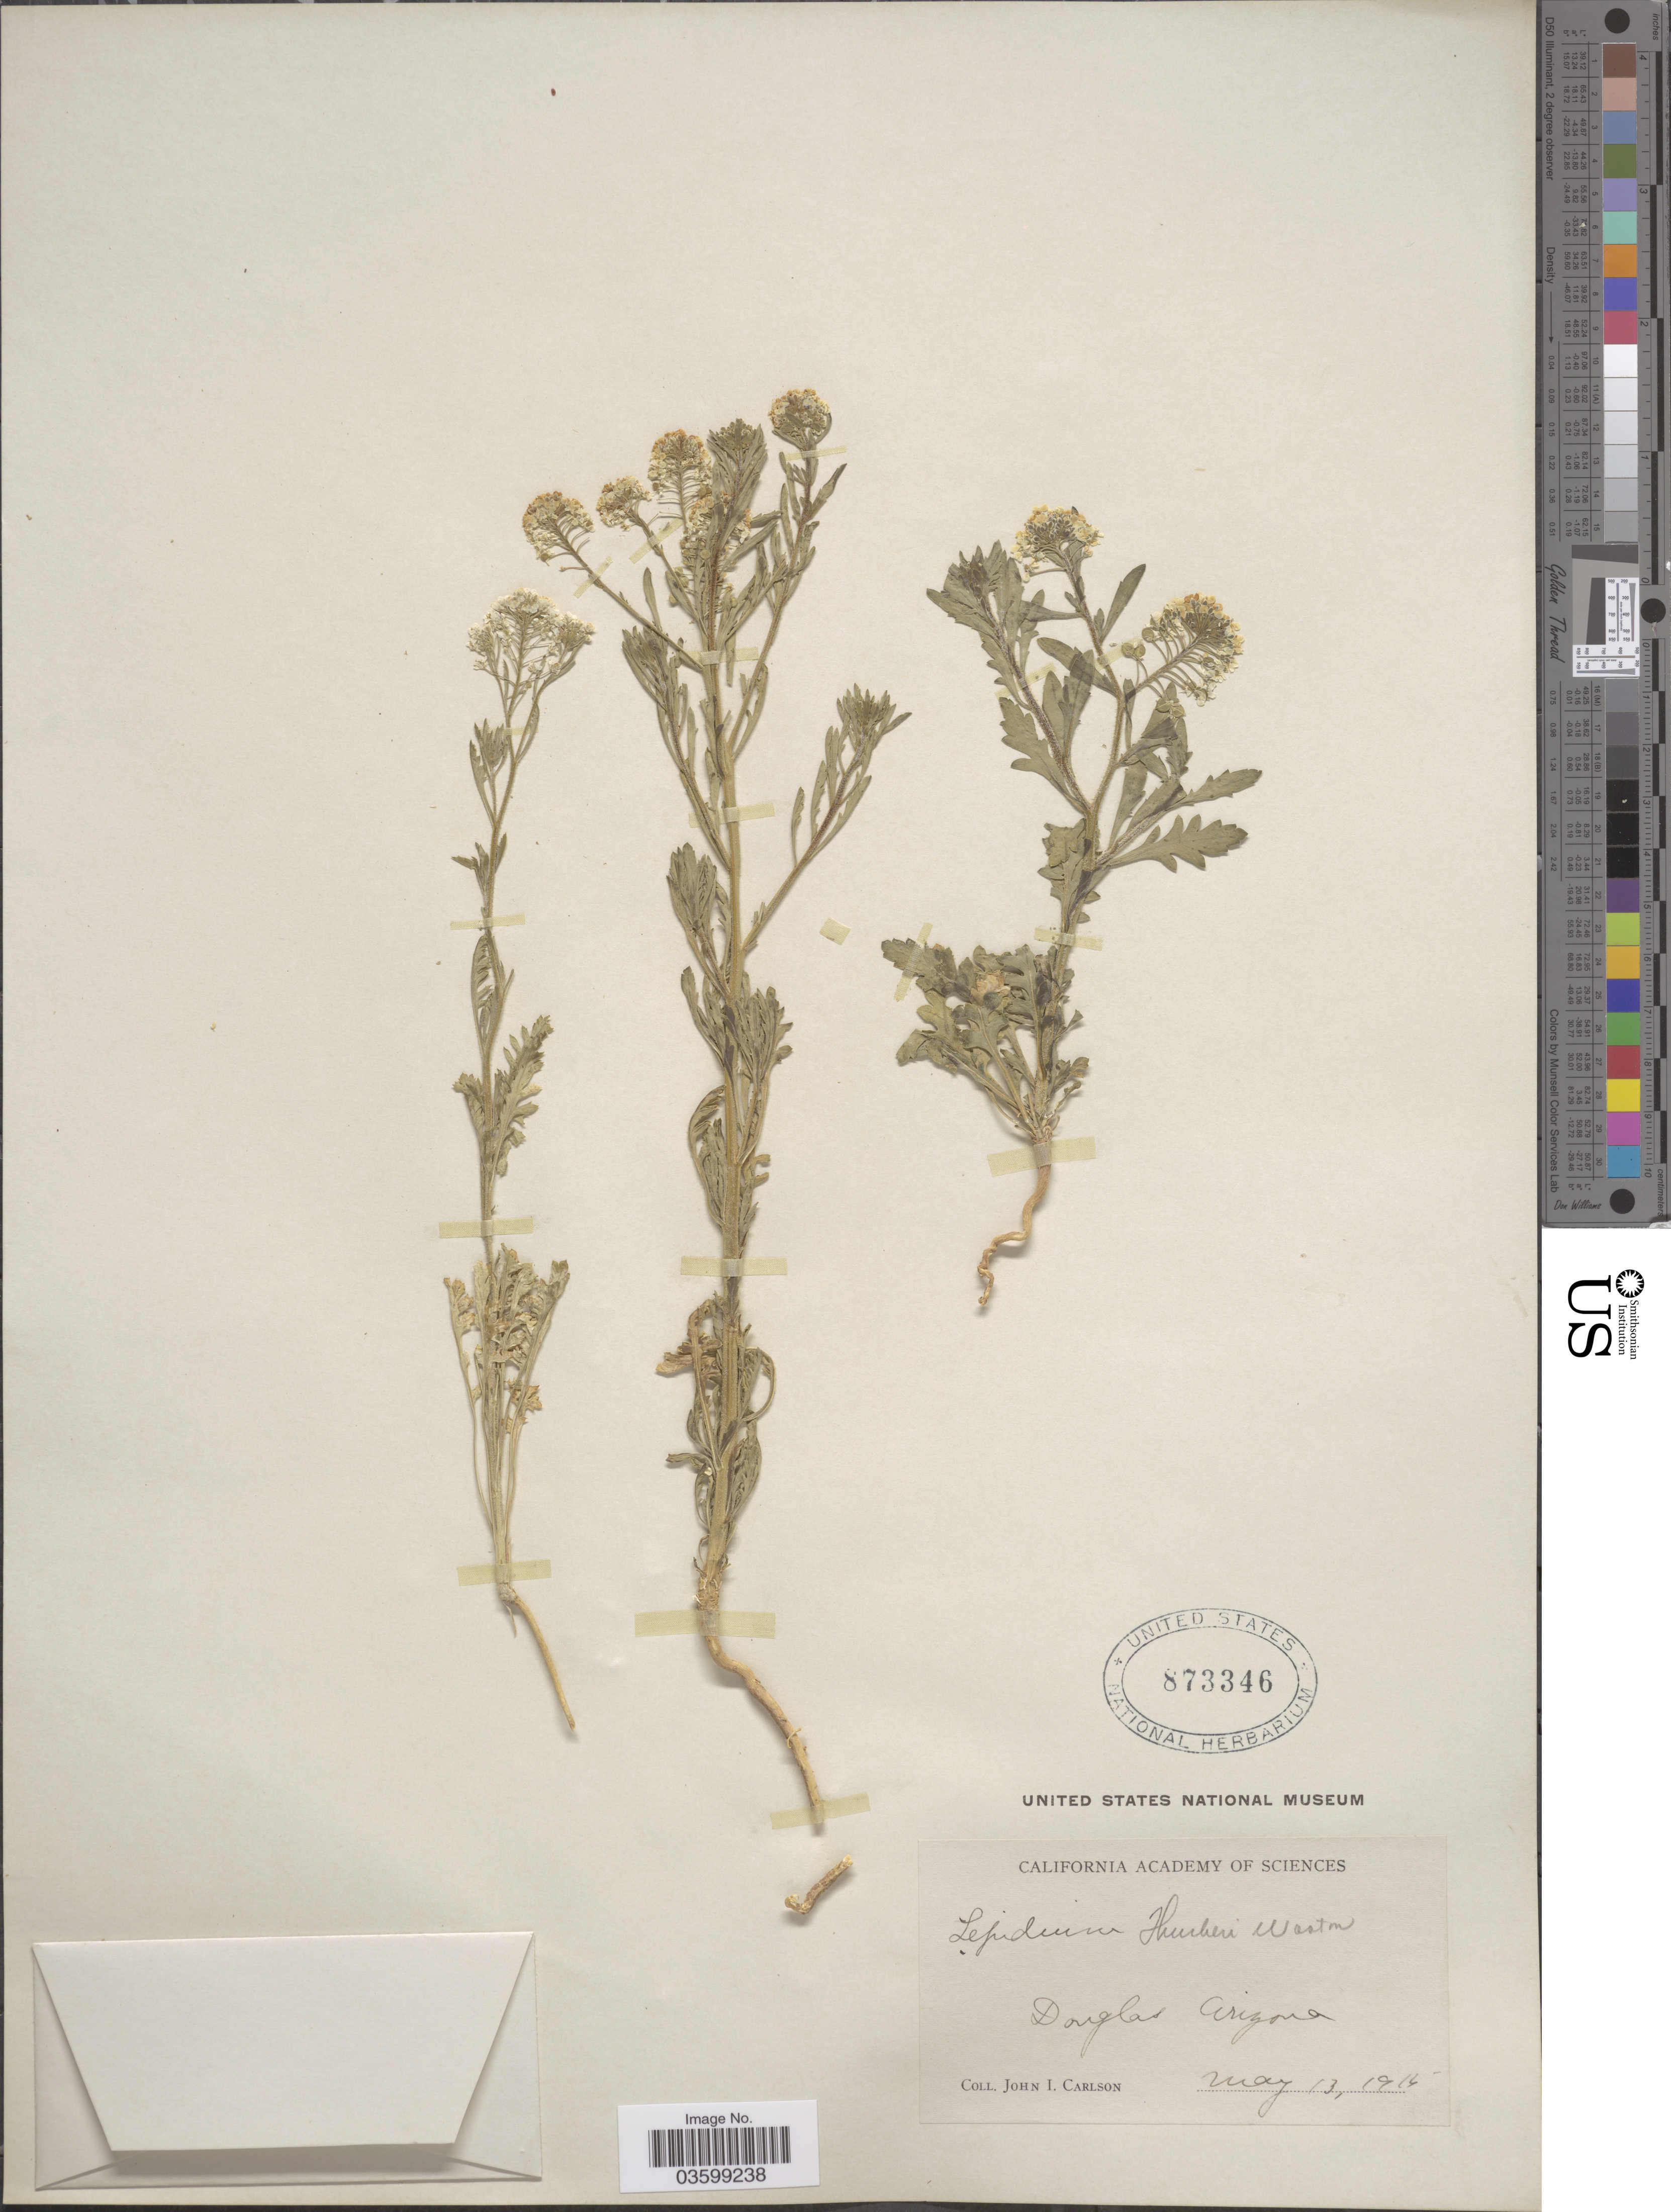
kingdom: Plantae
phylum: Tracheophyta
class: Magnoliopsida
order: Brassicales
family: Brassicaceae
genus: Lepidium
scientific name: Lepidium thurberi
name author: Wooton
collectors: J. Carlson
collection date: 1915-05-13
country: United States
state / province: Arizona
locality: Douglas.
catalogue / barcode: US 873346